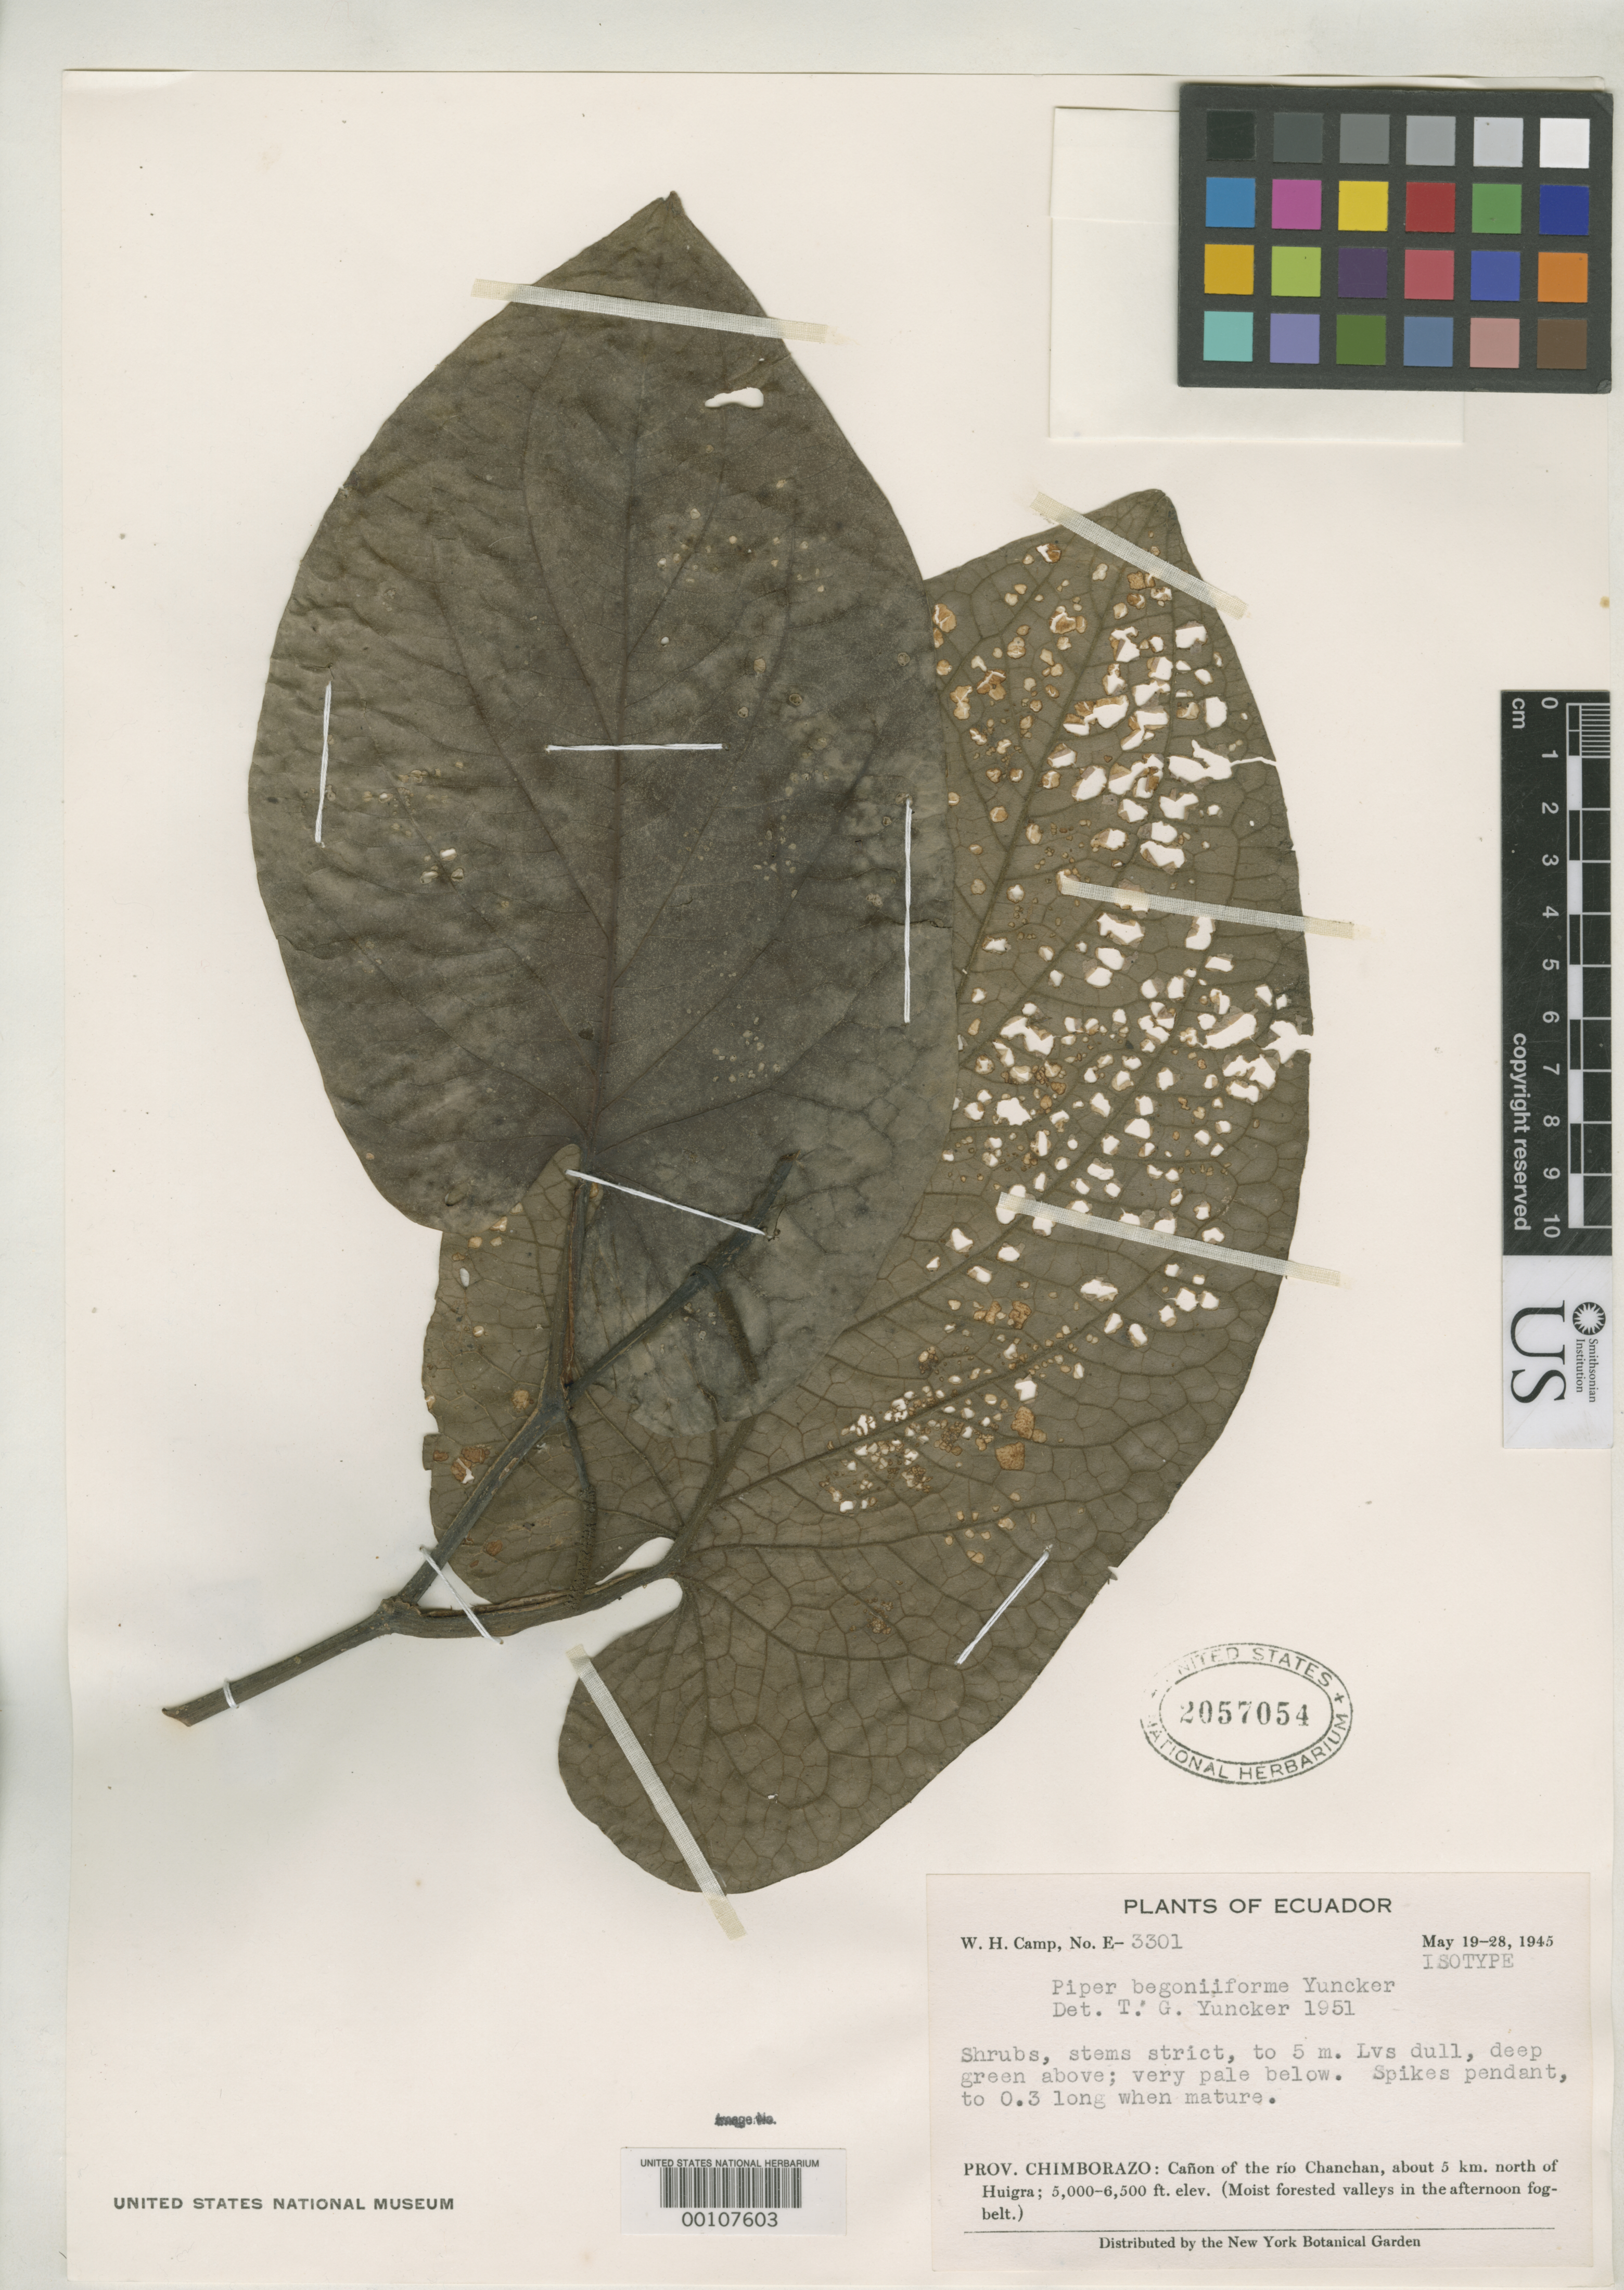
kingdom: Plantae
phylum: Tracheophyta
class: Magnoliopsida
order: Piperales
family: Piperaceae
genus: Piper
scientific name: Piper begoniiforme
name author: Yunck.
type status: Isotype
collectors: W. H. Camp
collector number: E-3301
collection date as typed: May 1945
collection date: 1945-05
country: Ecuador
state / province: Chimborazo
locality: Canon of Rio Chanchan, N of Huigra.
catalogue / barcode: US 2057054